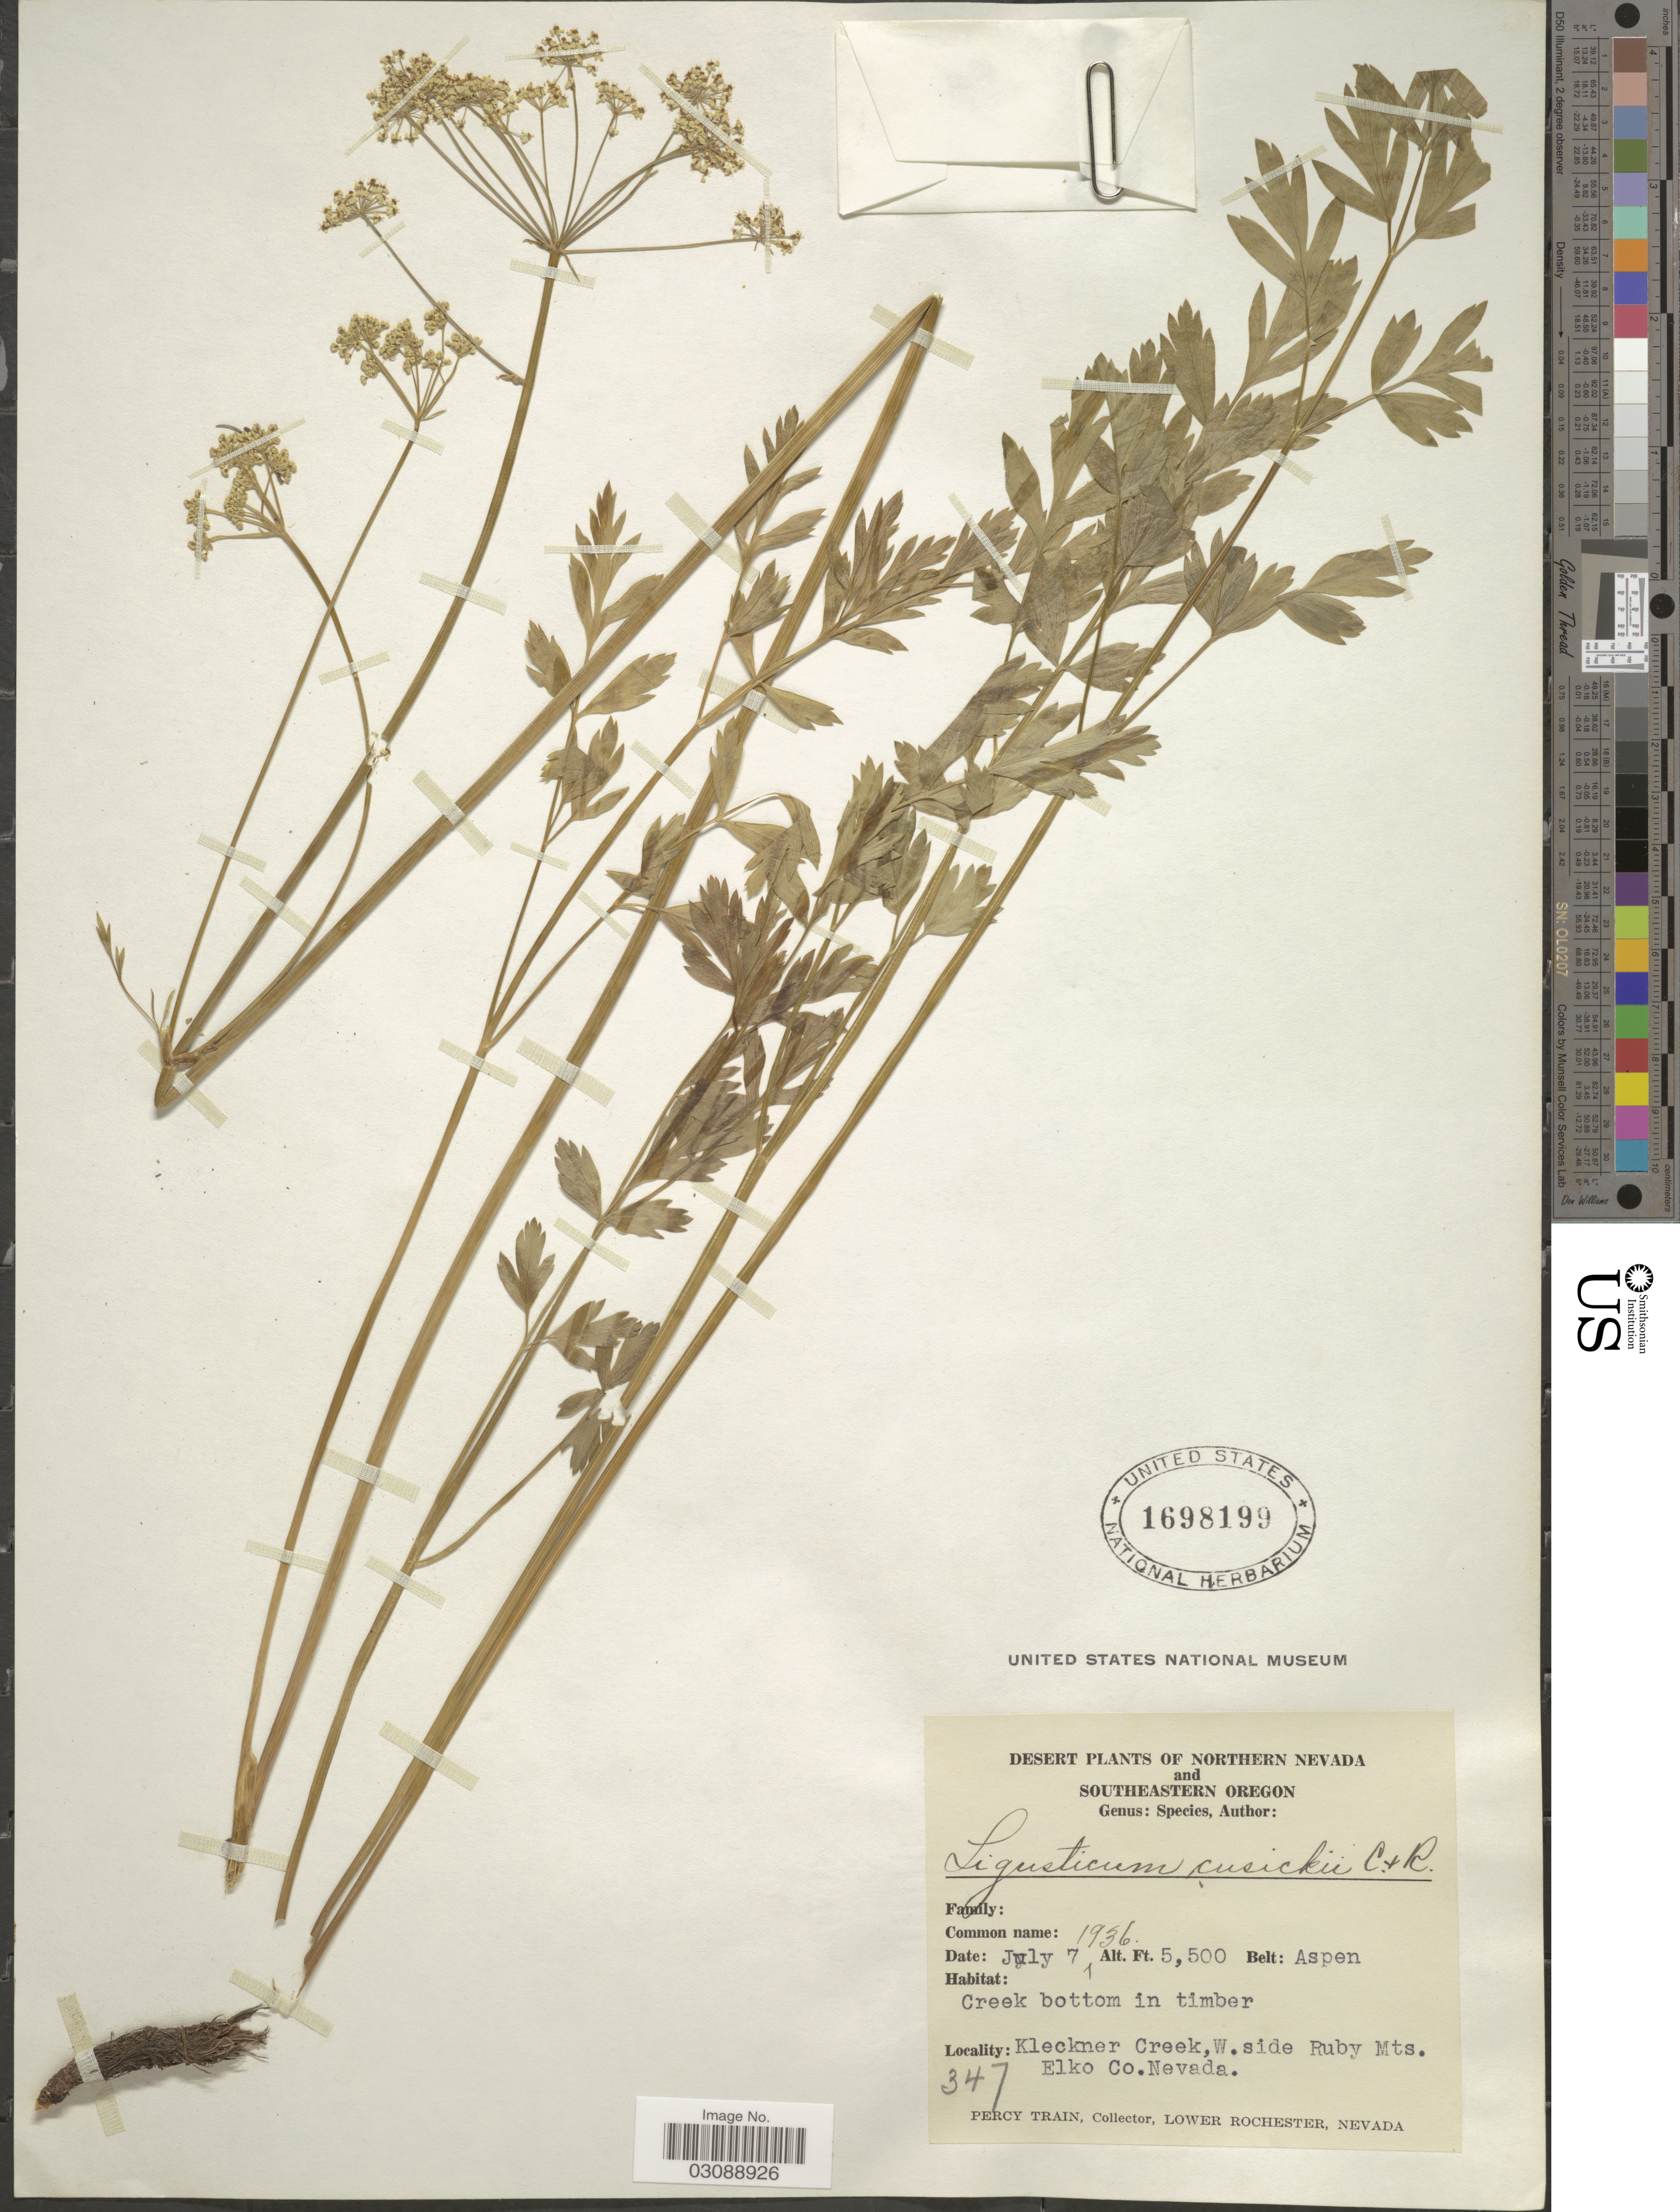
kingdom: Plantae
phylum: Tracheophyta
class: Magnoliopsida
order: Apiales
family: Apiaceae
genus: Ligusticum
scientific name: Ligusticum grayi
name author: J.M. Coult. & Rose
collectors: P. Train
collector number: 347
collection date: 1936-07-07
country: United States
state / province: Nevada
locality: Northern Nevada. Creek bottom in timber. Kleckner Creek, W. side Ruby Mts. Elko Co.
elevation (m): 1676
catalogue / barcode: US 1698199